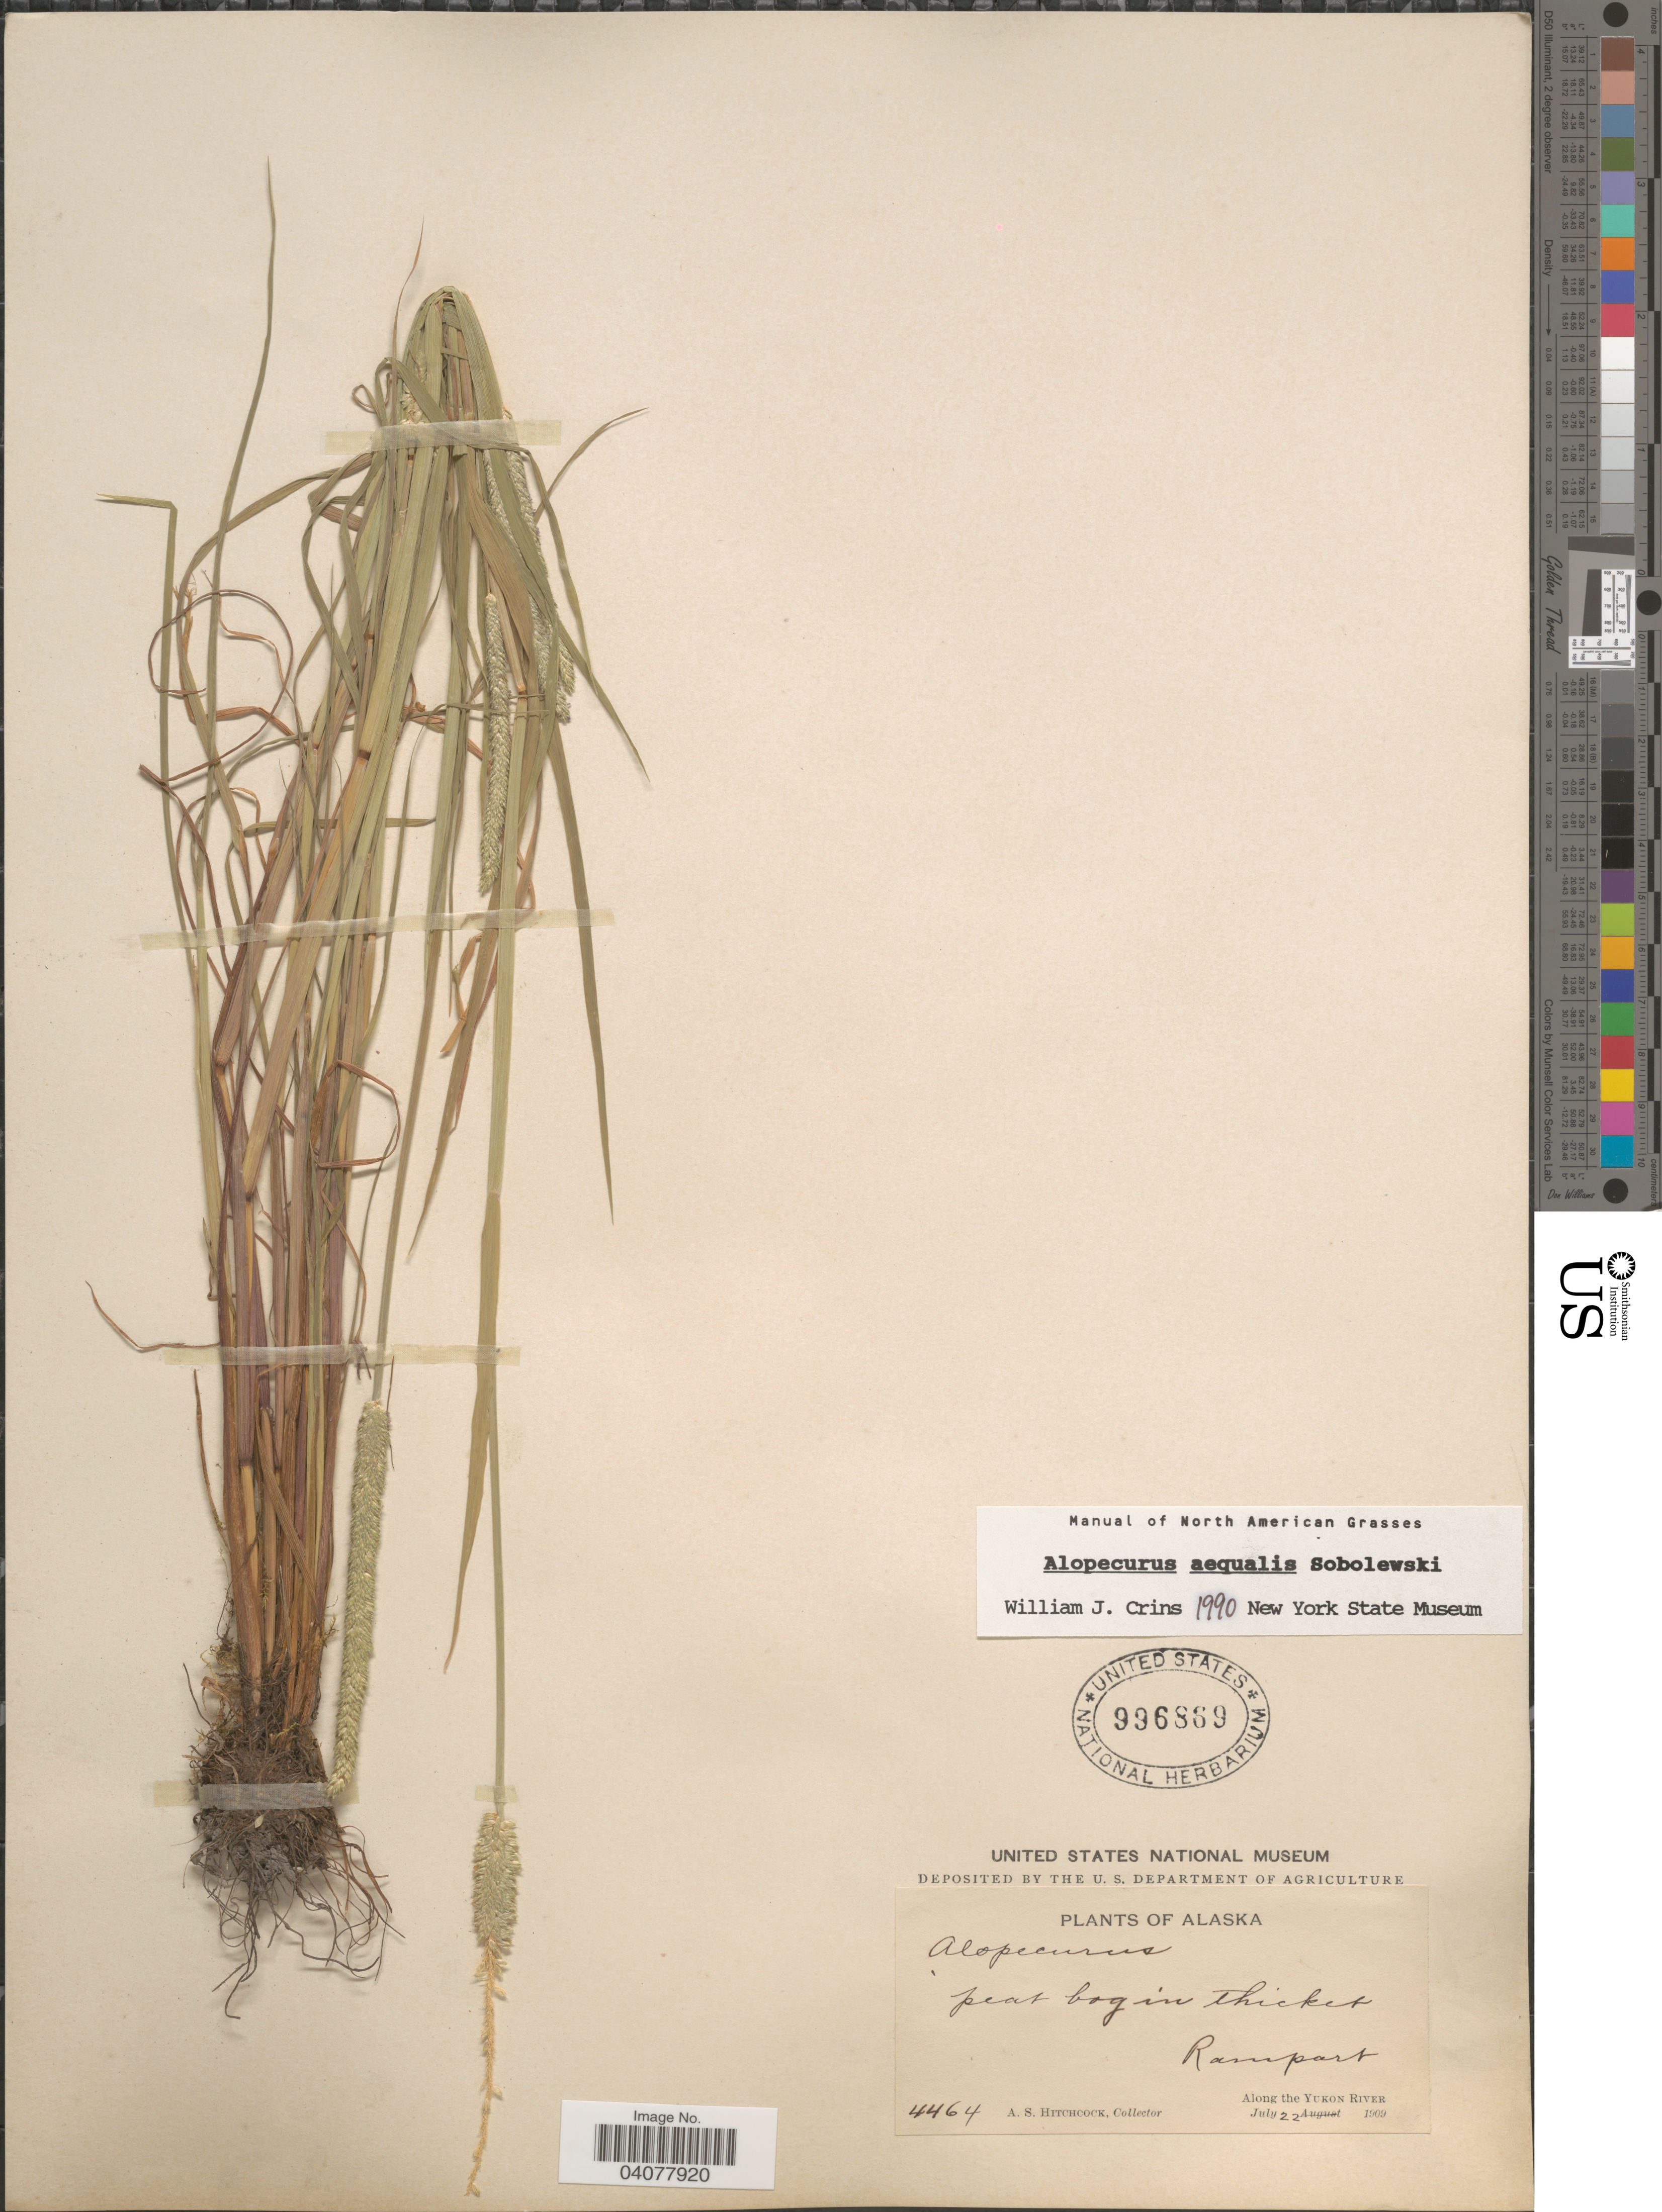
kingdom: Plantae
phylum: Tracheophyta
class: Liliopsida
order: Poales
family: Poaceae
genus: Alopecurus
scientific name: Alopecurus aequalis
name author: Sobol.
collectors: A. S. Hitchcock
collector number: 4464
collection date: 1909-07-22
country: United States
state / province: Alaska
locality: Rampart. Along the Yukon River.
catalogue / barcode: US 996869